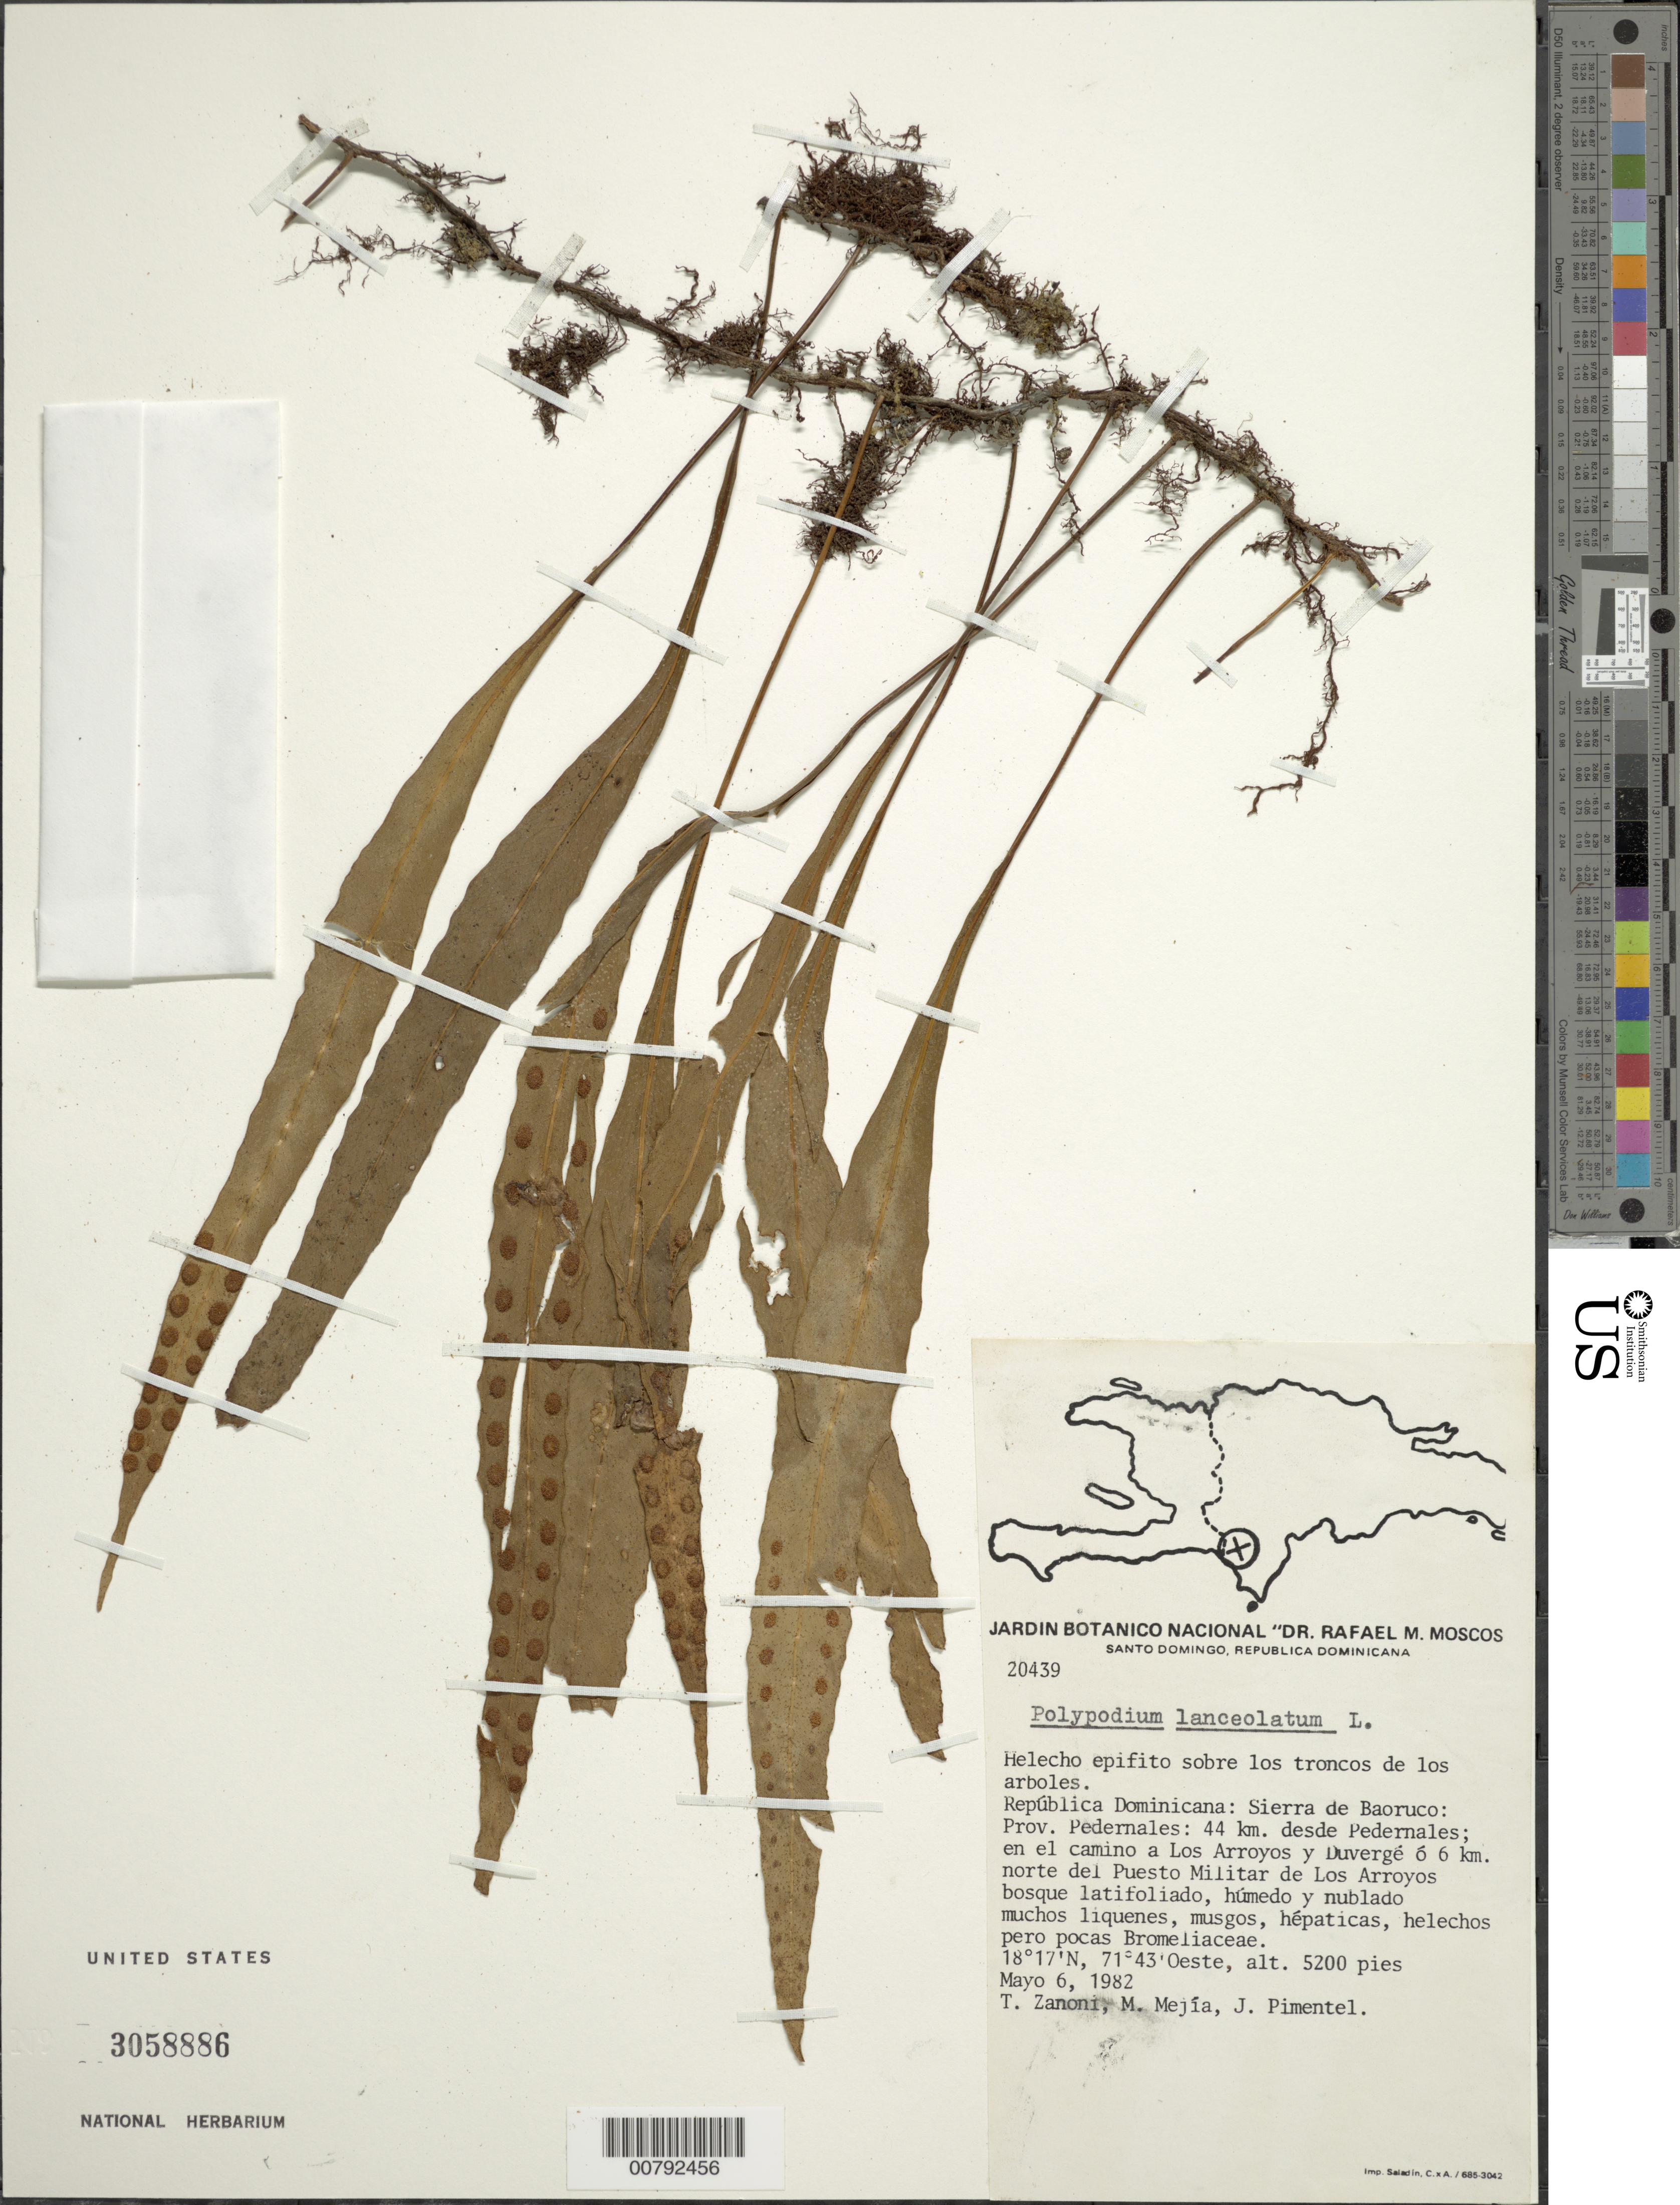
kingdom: Plantae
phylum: Tracheophyta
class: Polypodiopsida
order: Polypodiales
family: Polypodiaceae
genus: Pleopeltis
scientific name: Pleopeltis marginata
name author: A.R. Sm. & Tejero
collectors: T. A. Zanoni, M. Mejia & J. Pimentel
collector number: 20439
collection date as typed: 06 May 1982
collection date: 1982-05-06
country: Dominican Republic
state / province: Pedernales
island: Hispaniola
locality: Sierra de Baoruco, 44 km desde Pedernales, en el camino a LosArroyos y Duvergé ó 6 km N del Puesto Militar de Los Arroyos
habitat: Bosque latifoliado, húmedo y nublado muchos liquenes, musgos, hépaticas, helechos pero pocas Bromeliaceae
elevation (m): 1585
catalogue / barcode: US 3058886